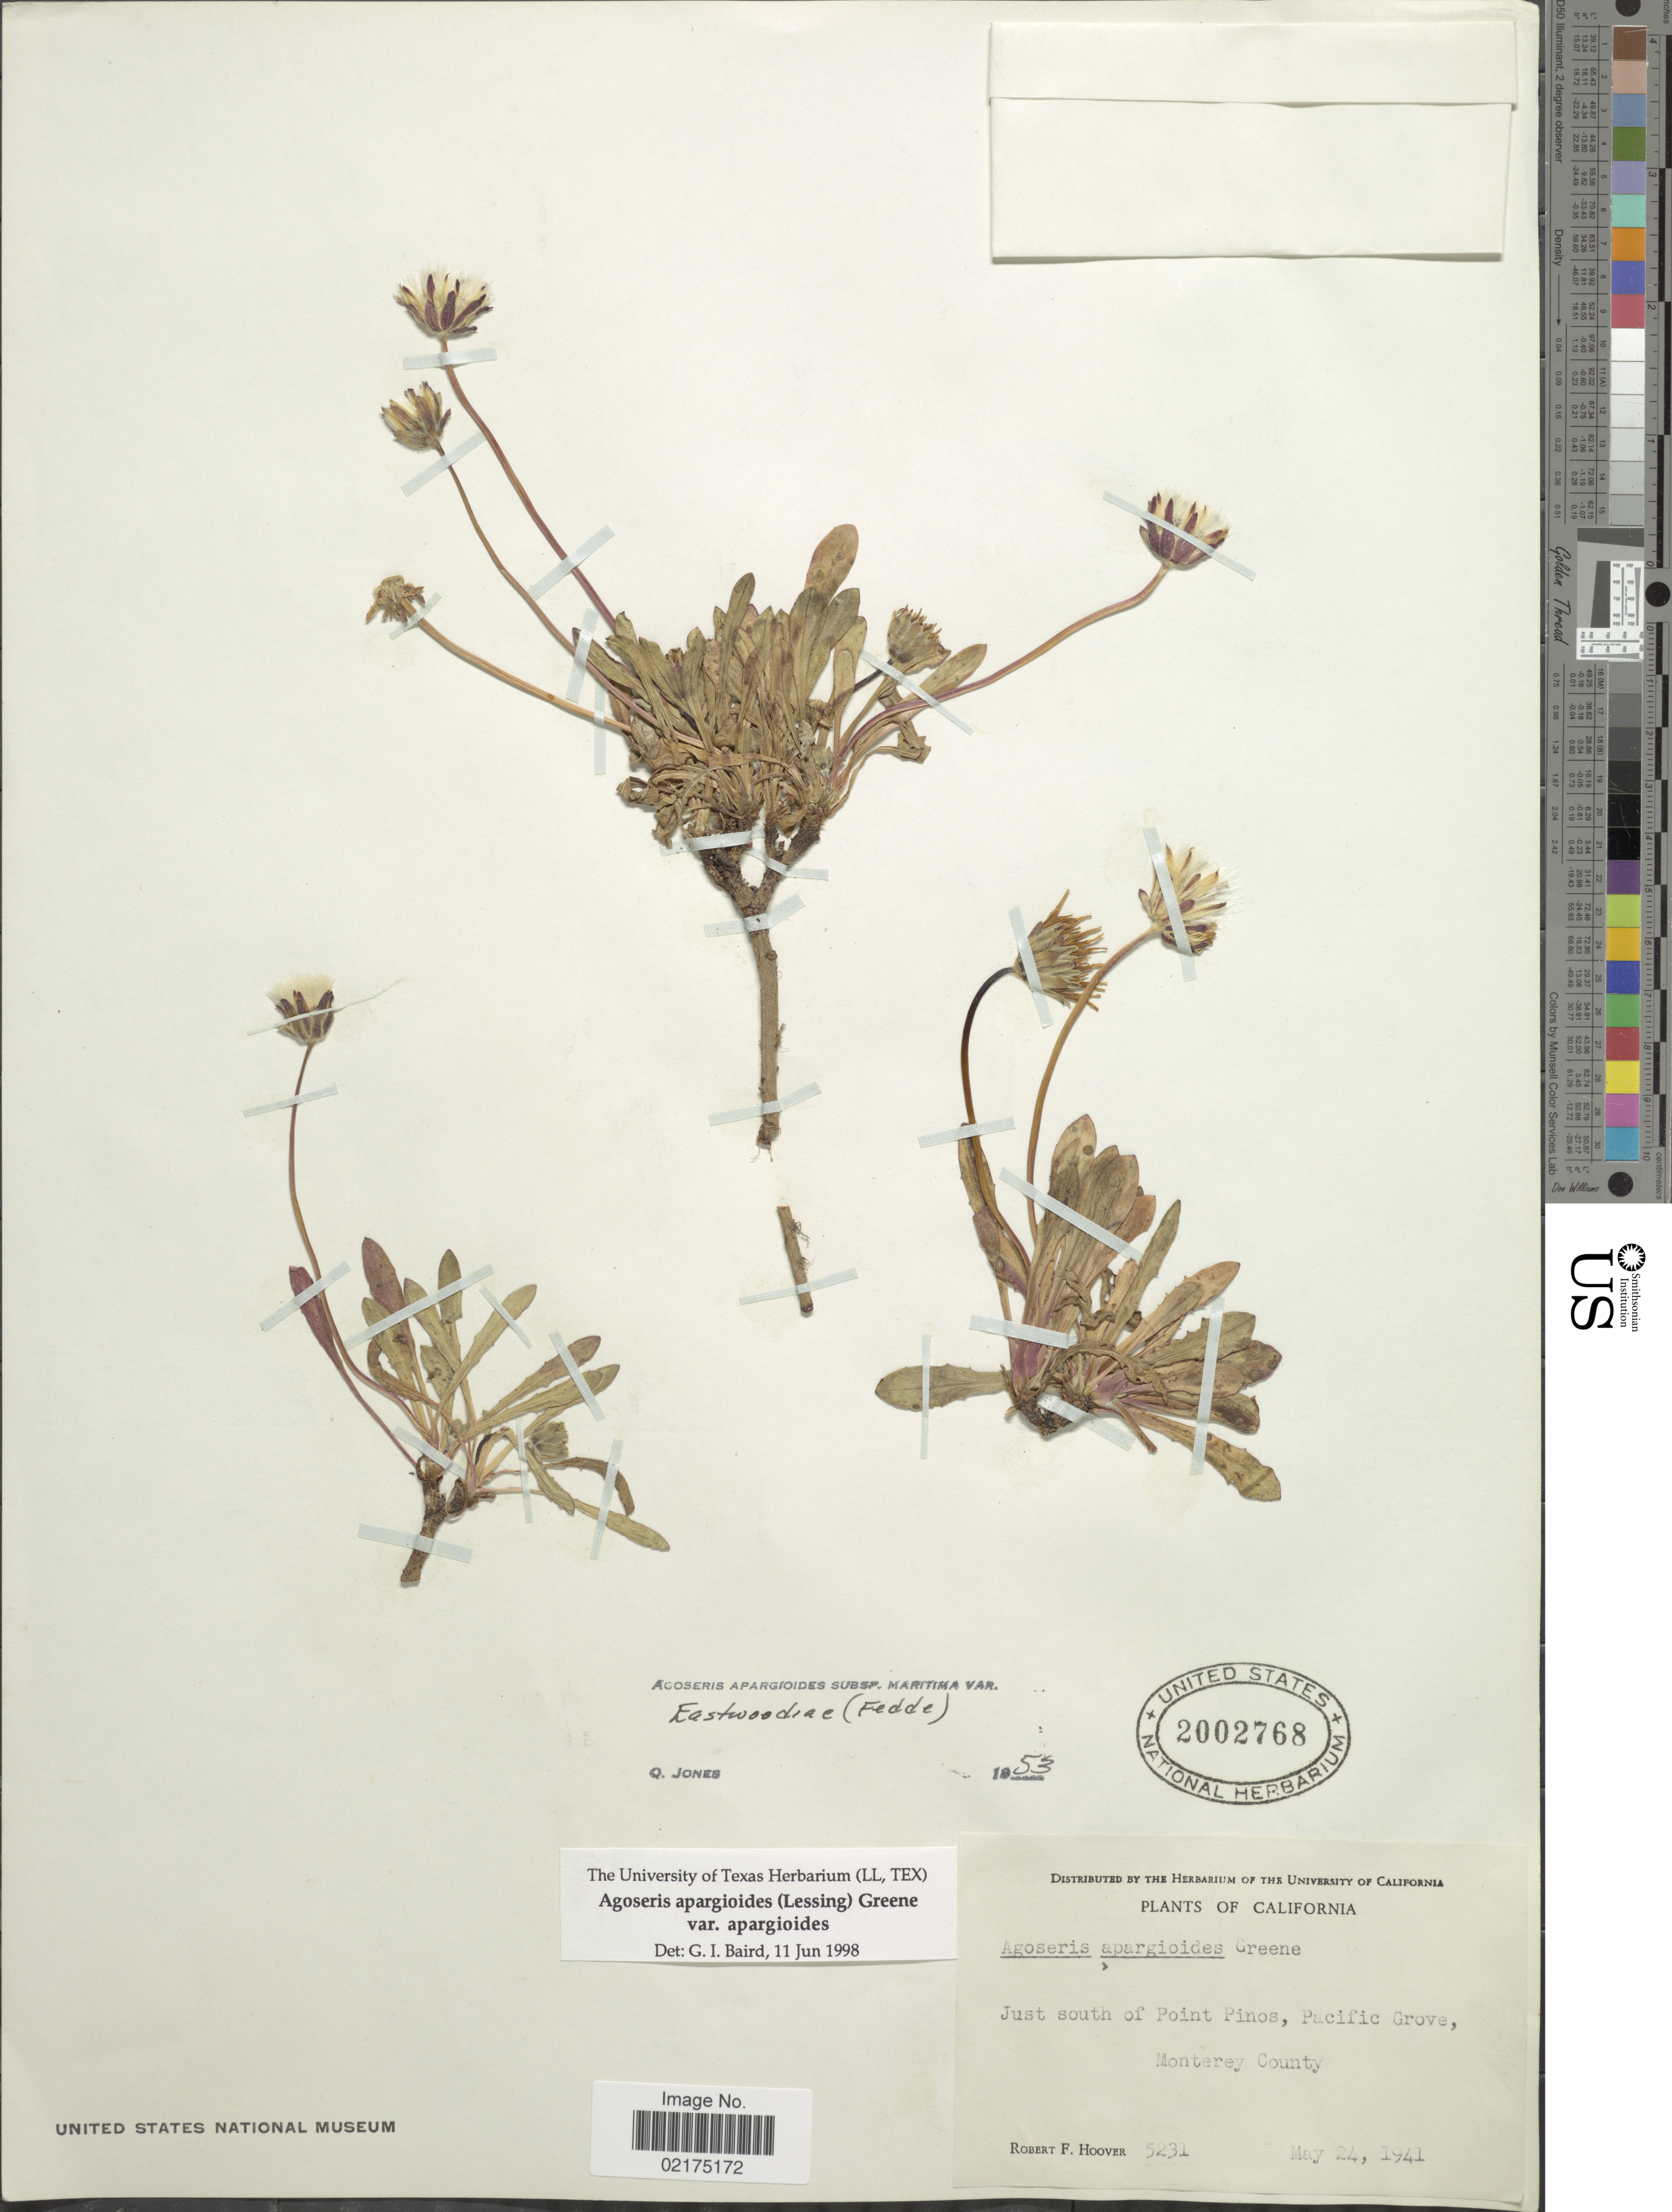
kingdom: Plantae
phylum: Tracheophyta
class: Magnoliopsida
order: Asterales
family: Asteraceae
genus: Agoseris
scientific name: Agoseris apargioides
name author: (Less.) Greene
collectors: R. F. Hoover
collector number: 5231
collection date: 1941-05-24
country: United States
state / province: California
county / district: Monterey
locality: Just south of Point Pinos, Pacific Grove, Monterey County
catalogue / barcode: US 2002768